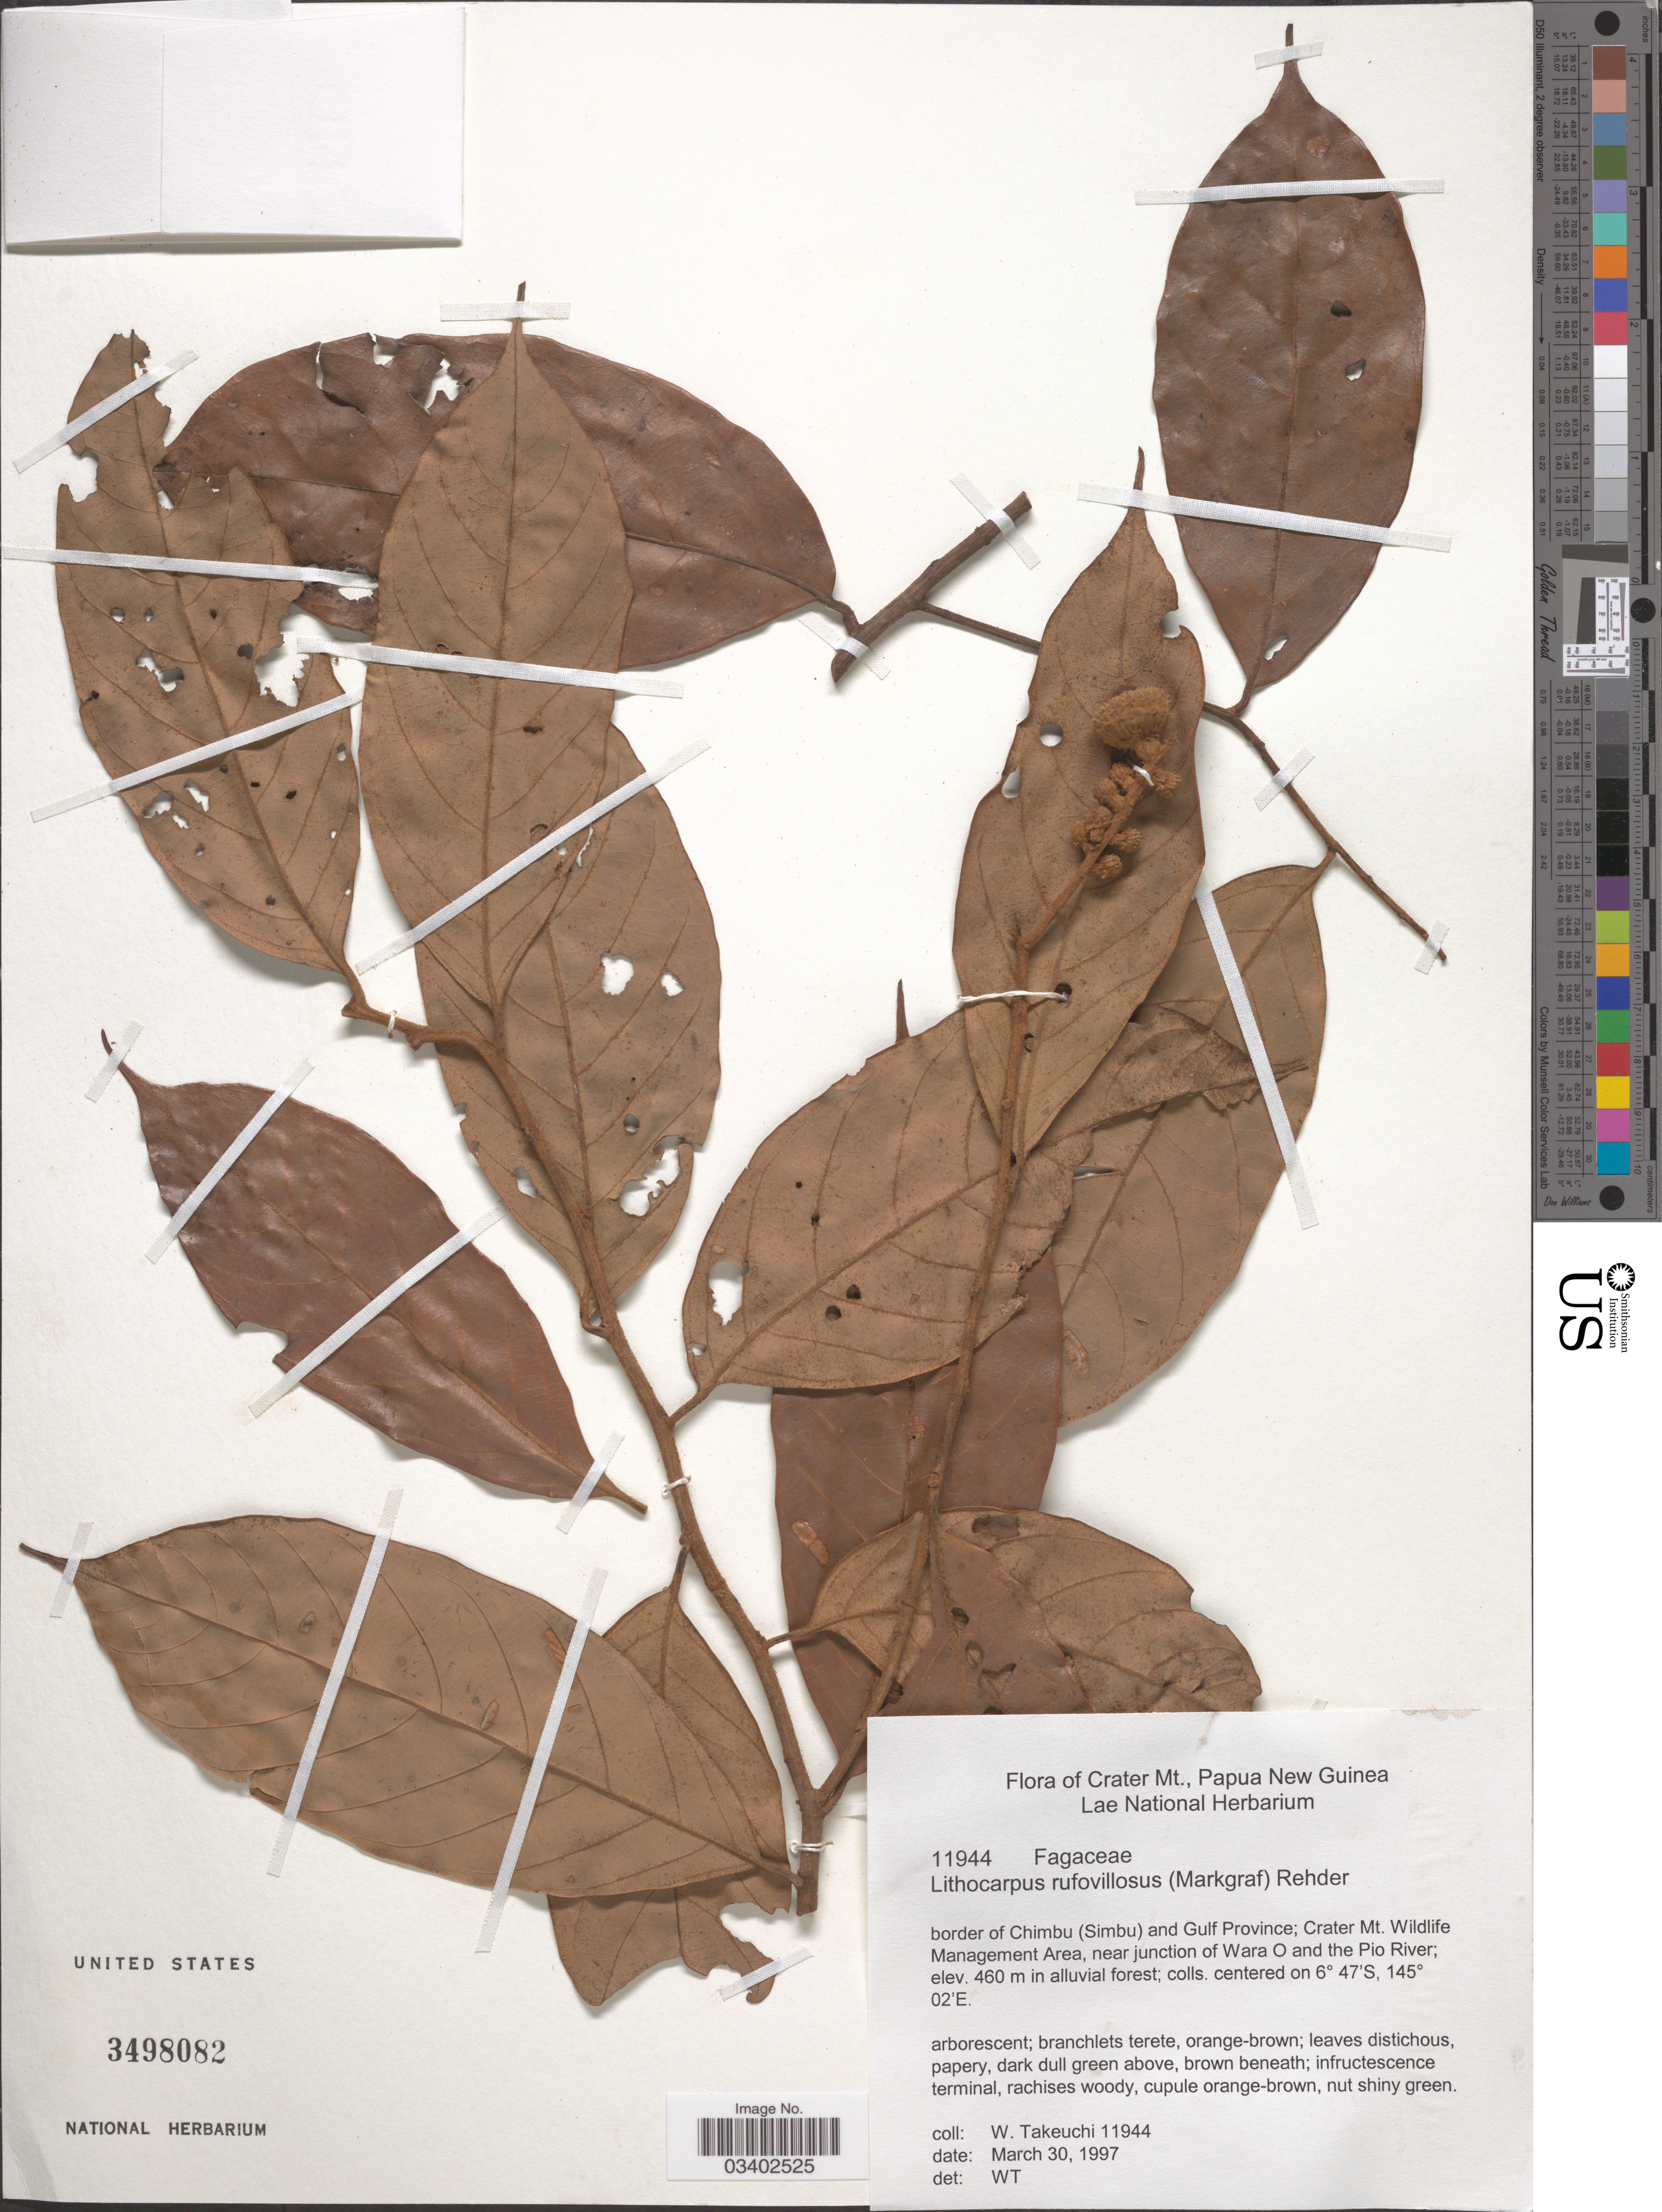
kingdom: Plantae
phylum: Tracheophyta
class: Magnoliopsida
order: Fagales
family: Fagaceae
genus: Lithocarpus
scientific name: Lithocarpus rufovillosus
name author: (Markgr.) Rehder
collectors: W. Takeuchi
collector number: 11944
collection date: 1997-03-30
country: Papua New Guinea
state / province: Gulf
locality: Crater Mt. Border of Chimbu (Simbu) and Gulf Province; Crater Mt. Wildlife Management Area, near junction of Wara O and the Pio River.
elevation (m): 460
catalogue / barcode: US 3498082